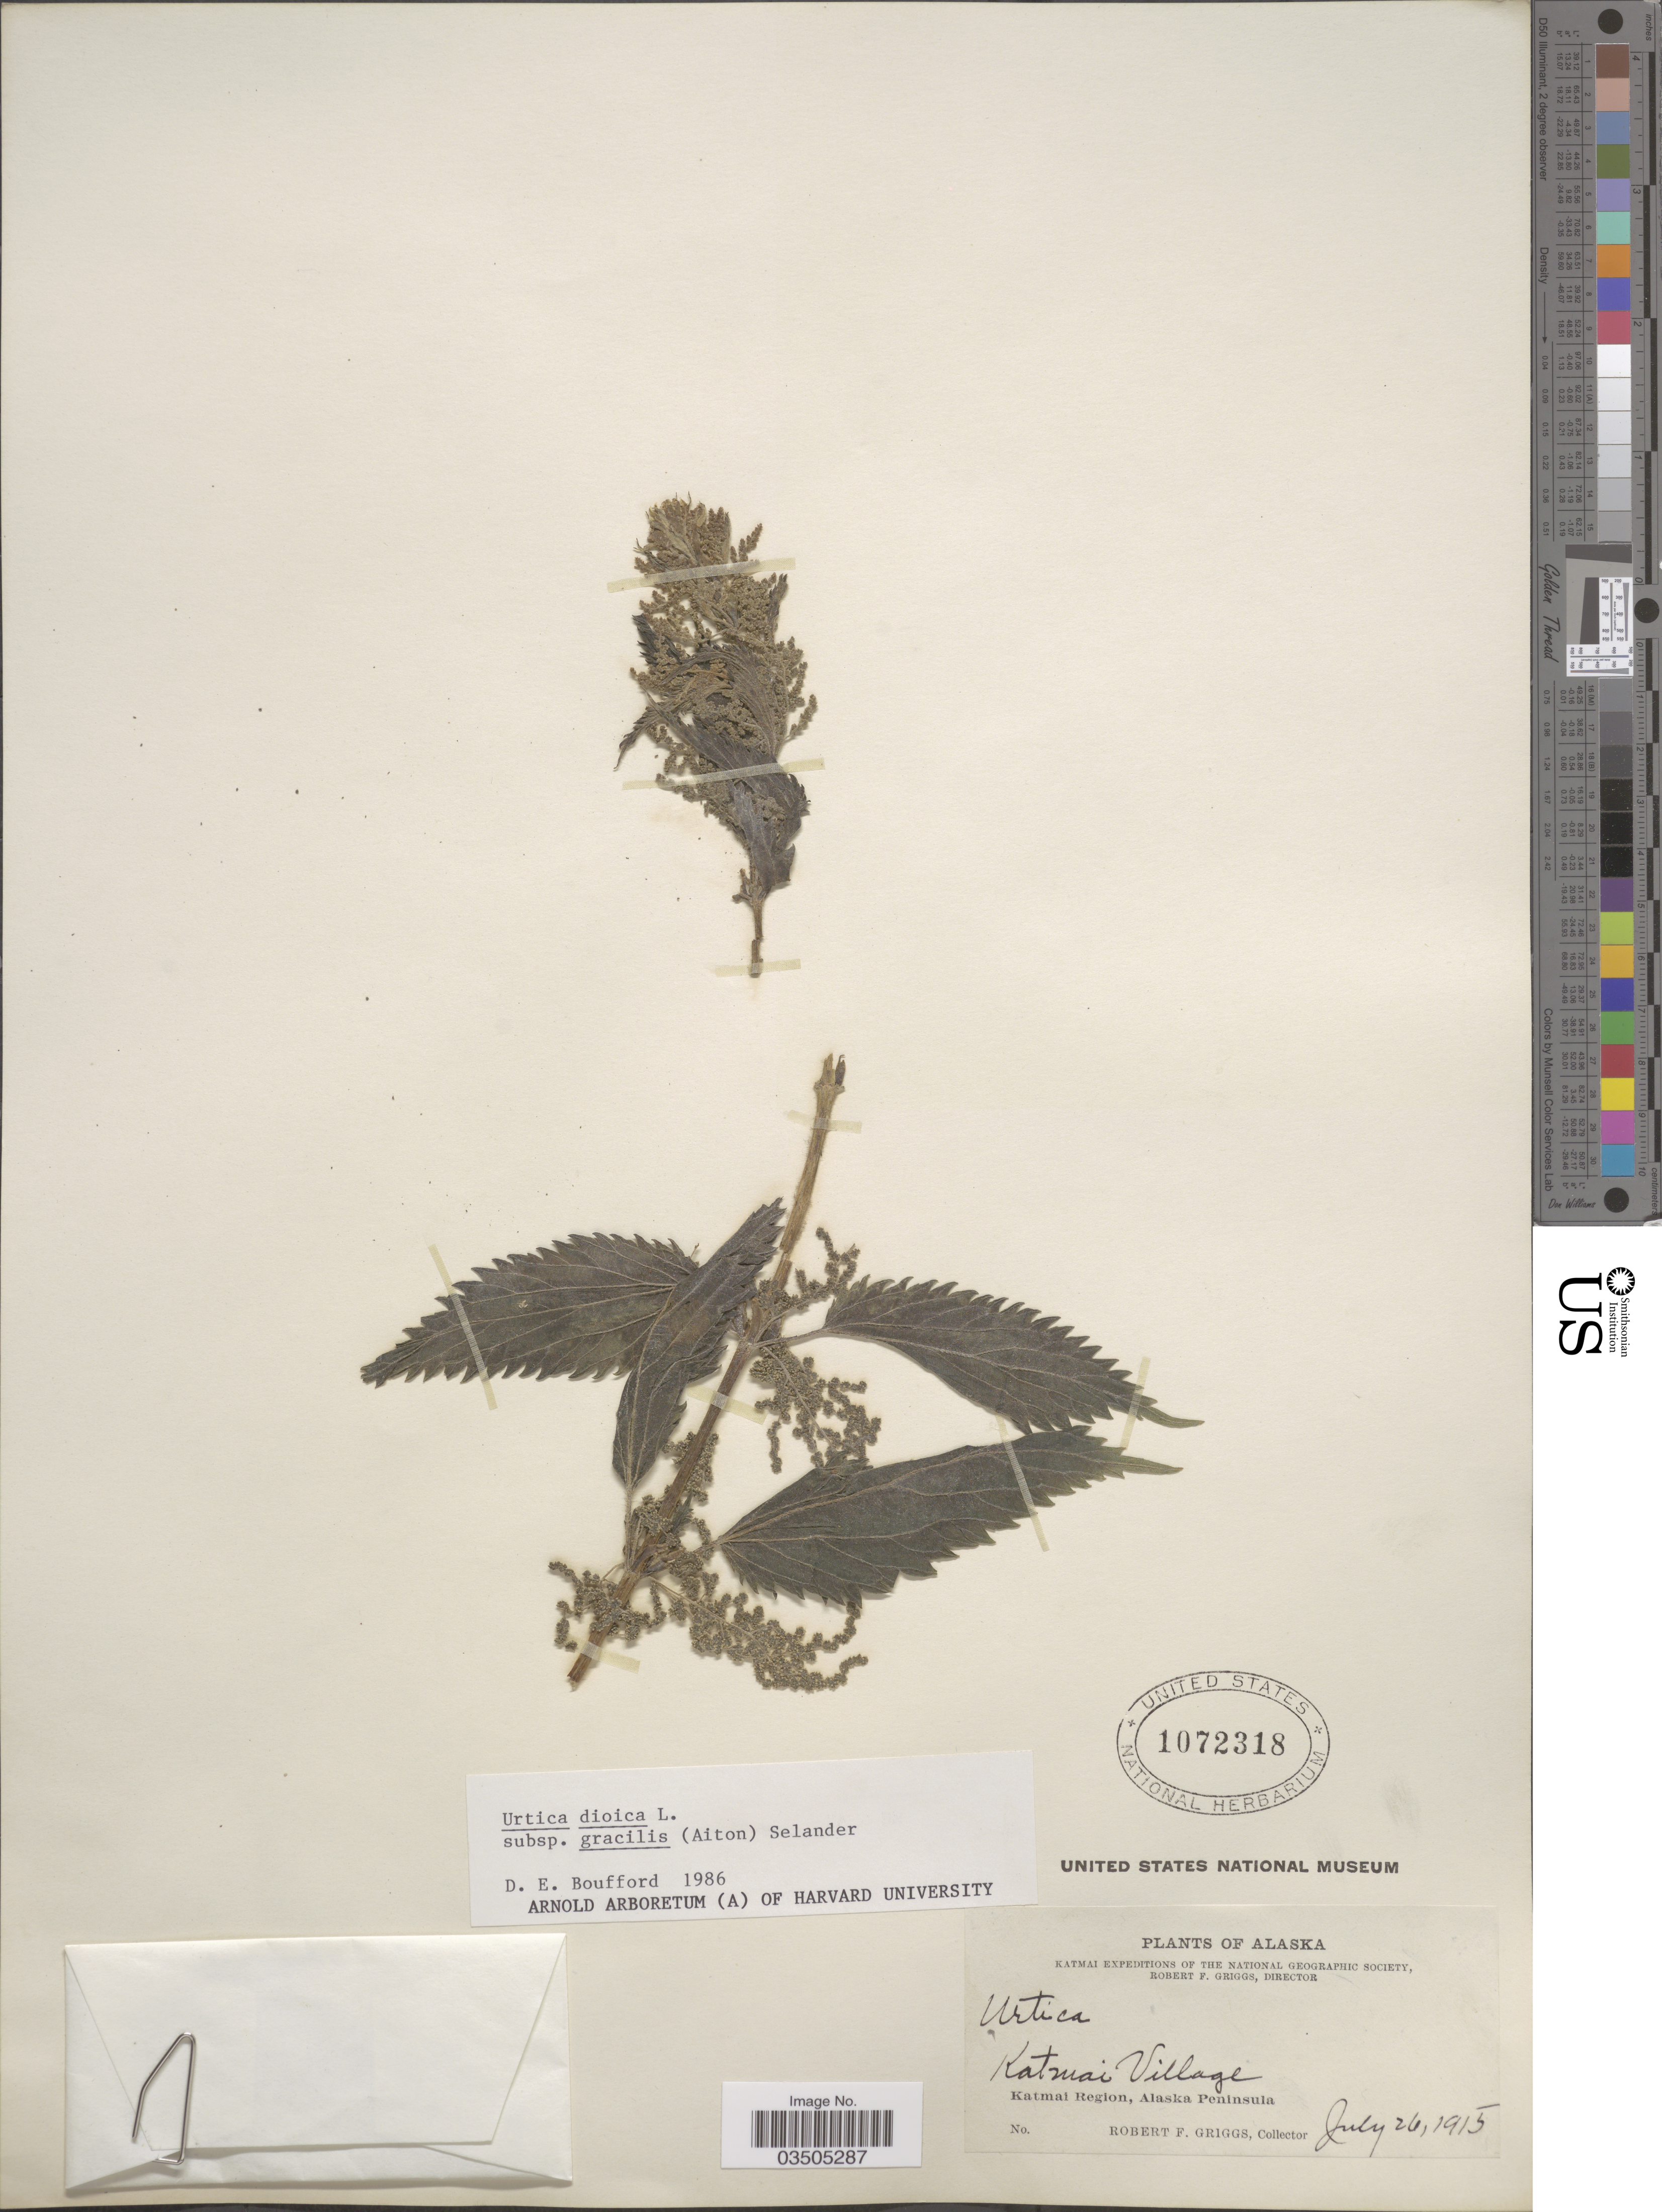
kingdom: Plantae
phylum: Tracheophyta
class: Magnoliopsida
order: Rosales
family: Urticaceae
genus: Urtica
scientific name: Urtica dioica subsp. gracilis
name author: L.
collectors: R. F. Griggs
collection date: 1915-07-26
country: United States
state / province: Alaska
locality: Katmai. Katmai Village. Katmai Region, Alaska Peninsula.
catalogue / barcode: US 1072318